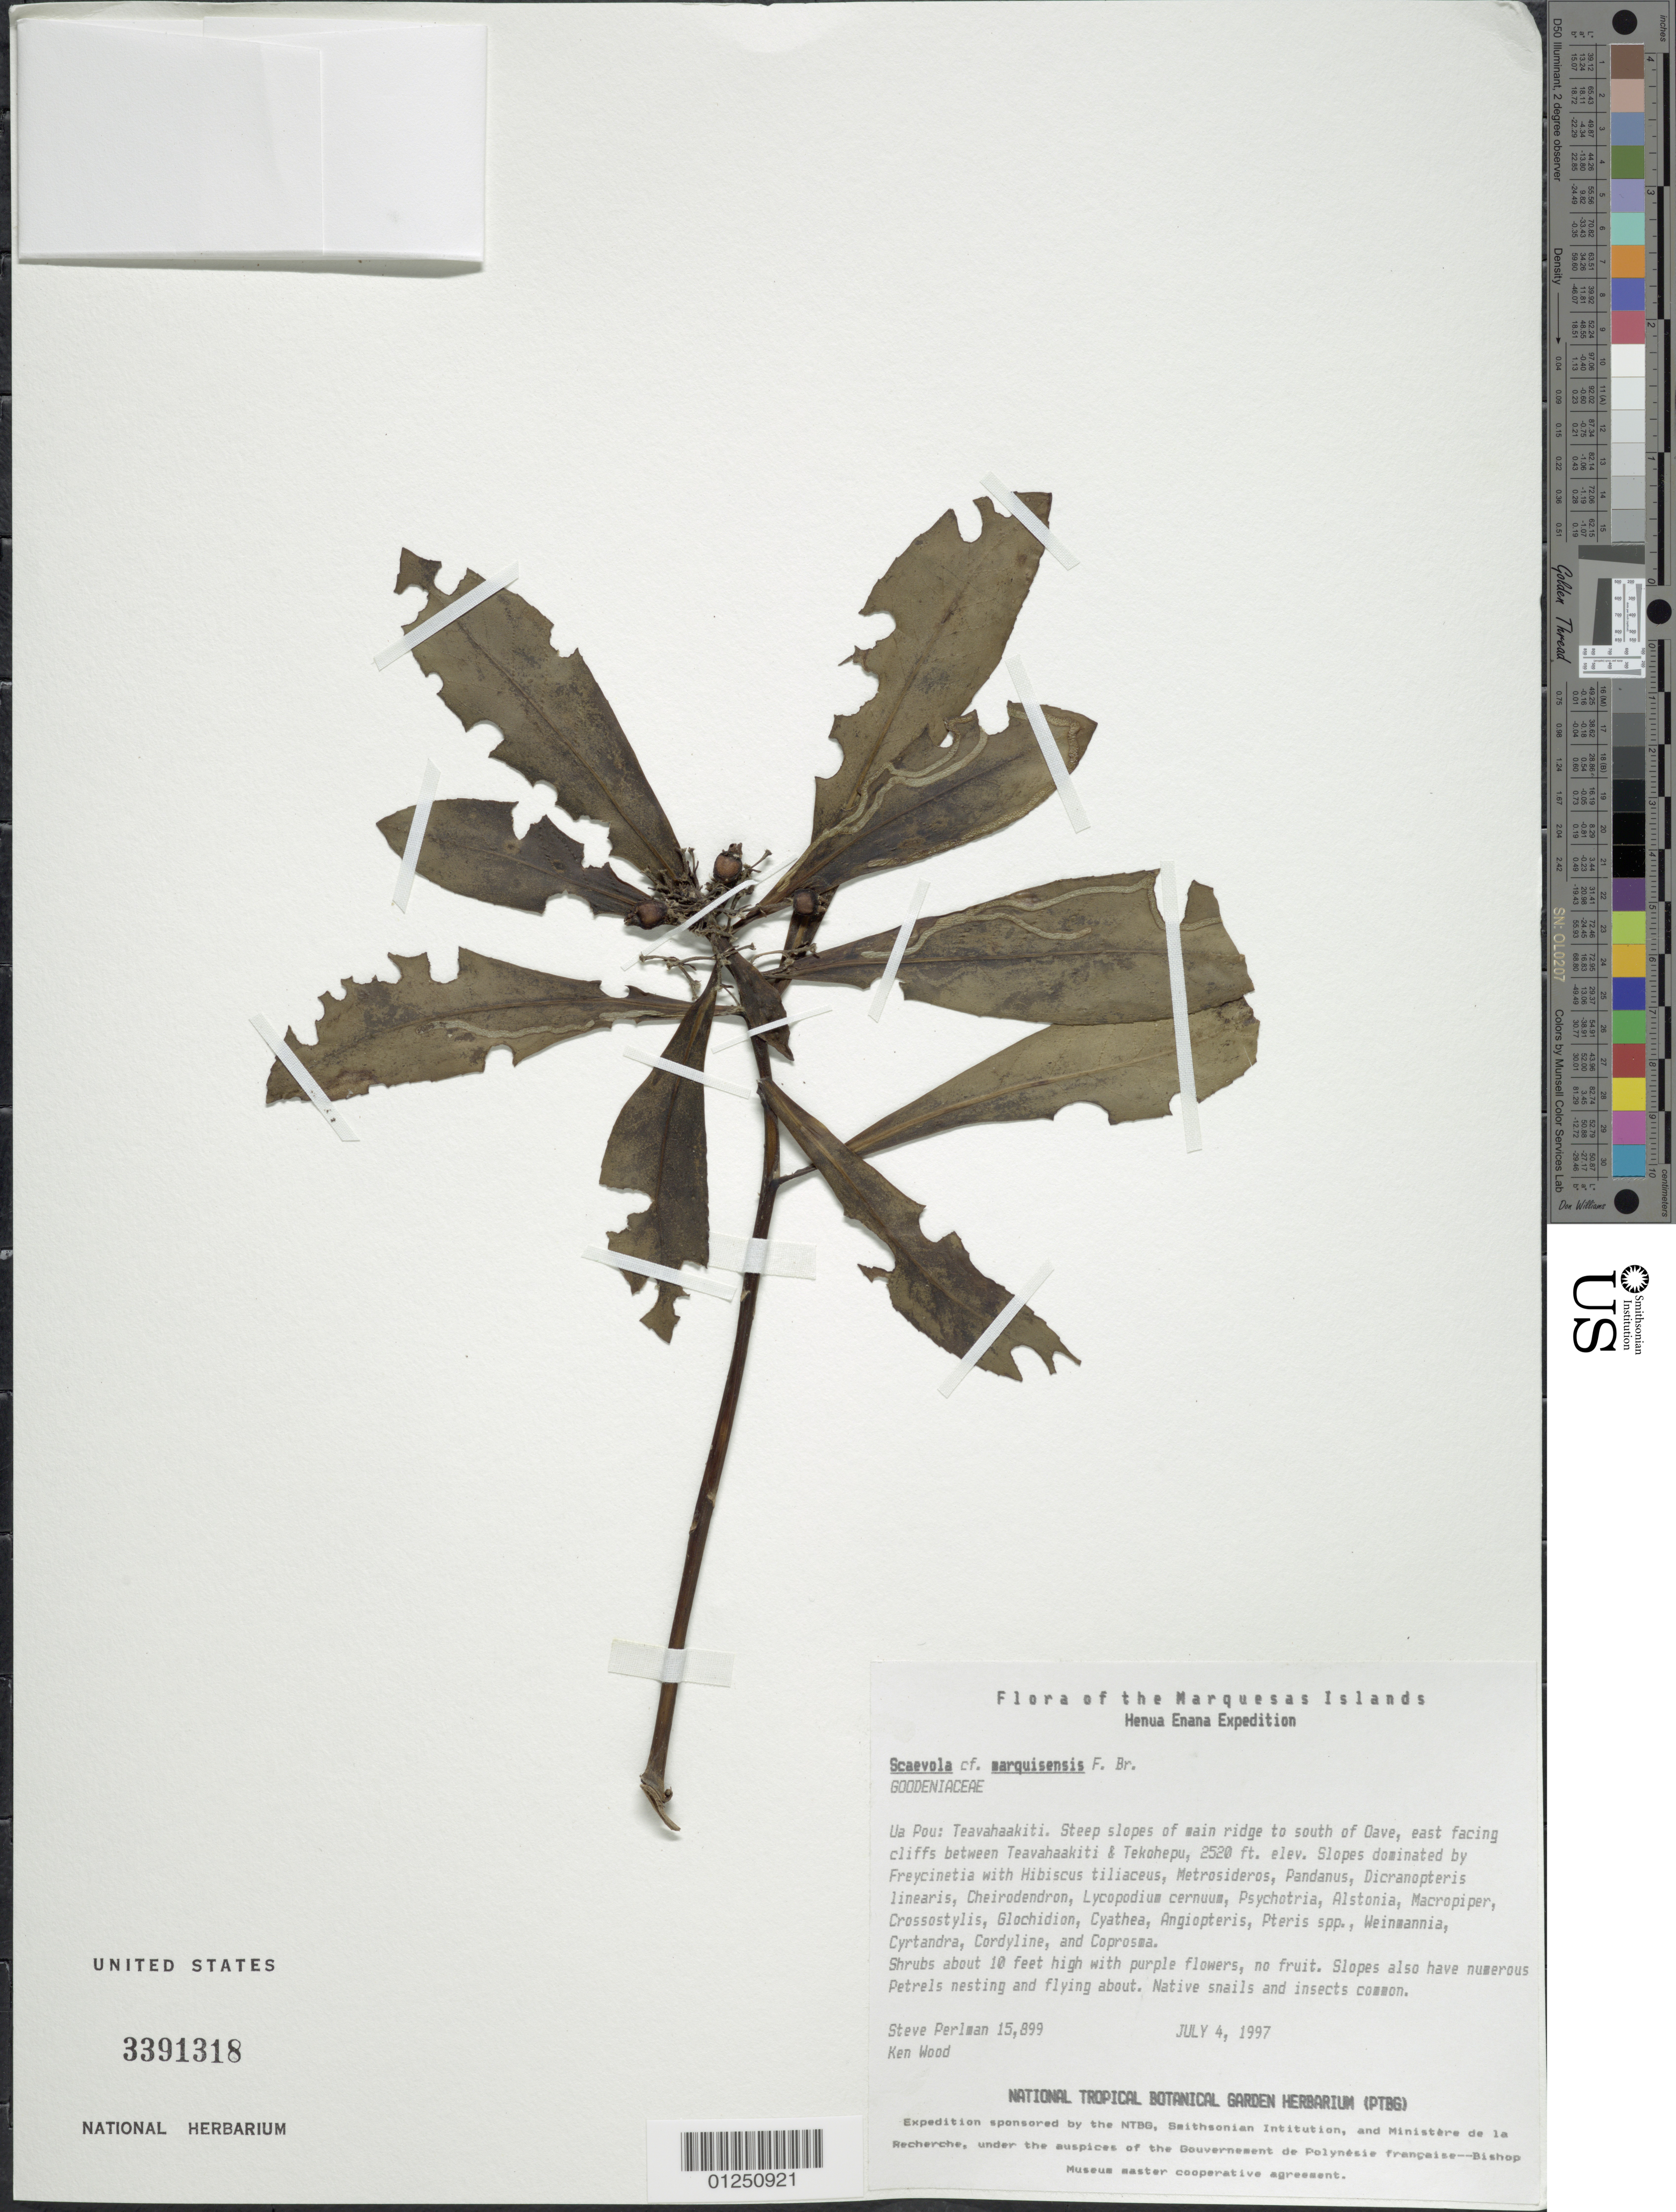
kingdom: Plantae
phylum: Tracheophyta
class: Magnoliopsida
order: Asterales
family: Goodeniaceae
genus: Scaevola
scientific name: Scaevola marquesensis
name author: F. Br.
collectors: S. P. Perlman & K. R. Wood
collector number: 15899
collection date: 1997-07-04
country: French Polynesia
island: Ua Pou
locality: Teavahaakiti, steep slopes of main ridge to S of Oave, E facing cliffs between Teavahaakiti & Tekohepu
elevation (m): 768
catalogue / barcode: US 3391318